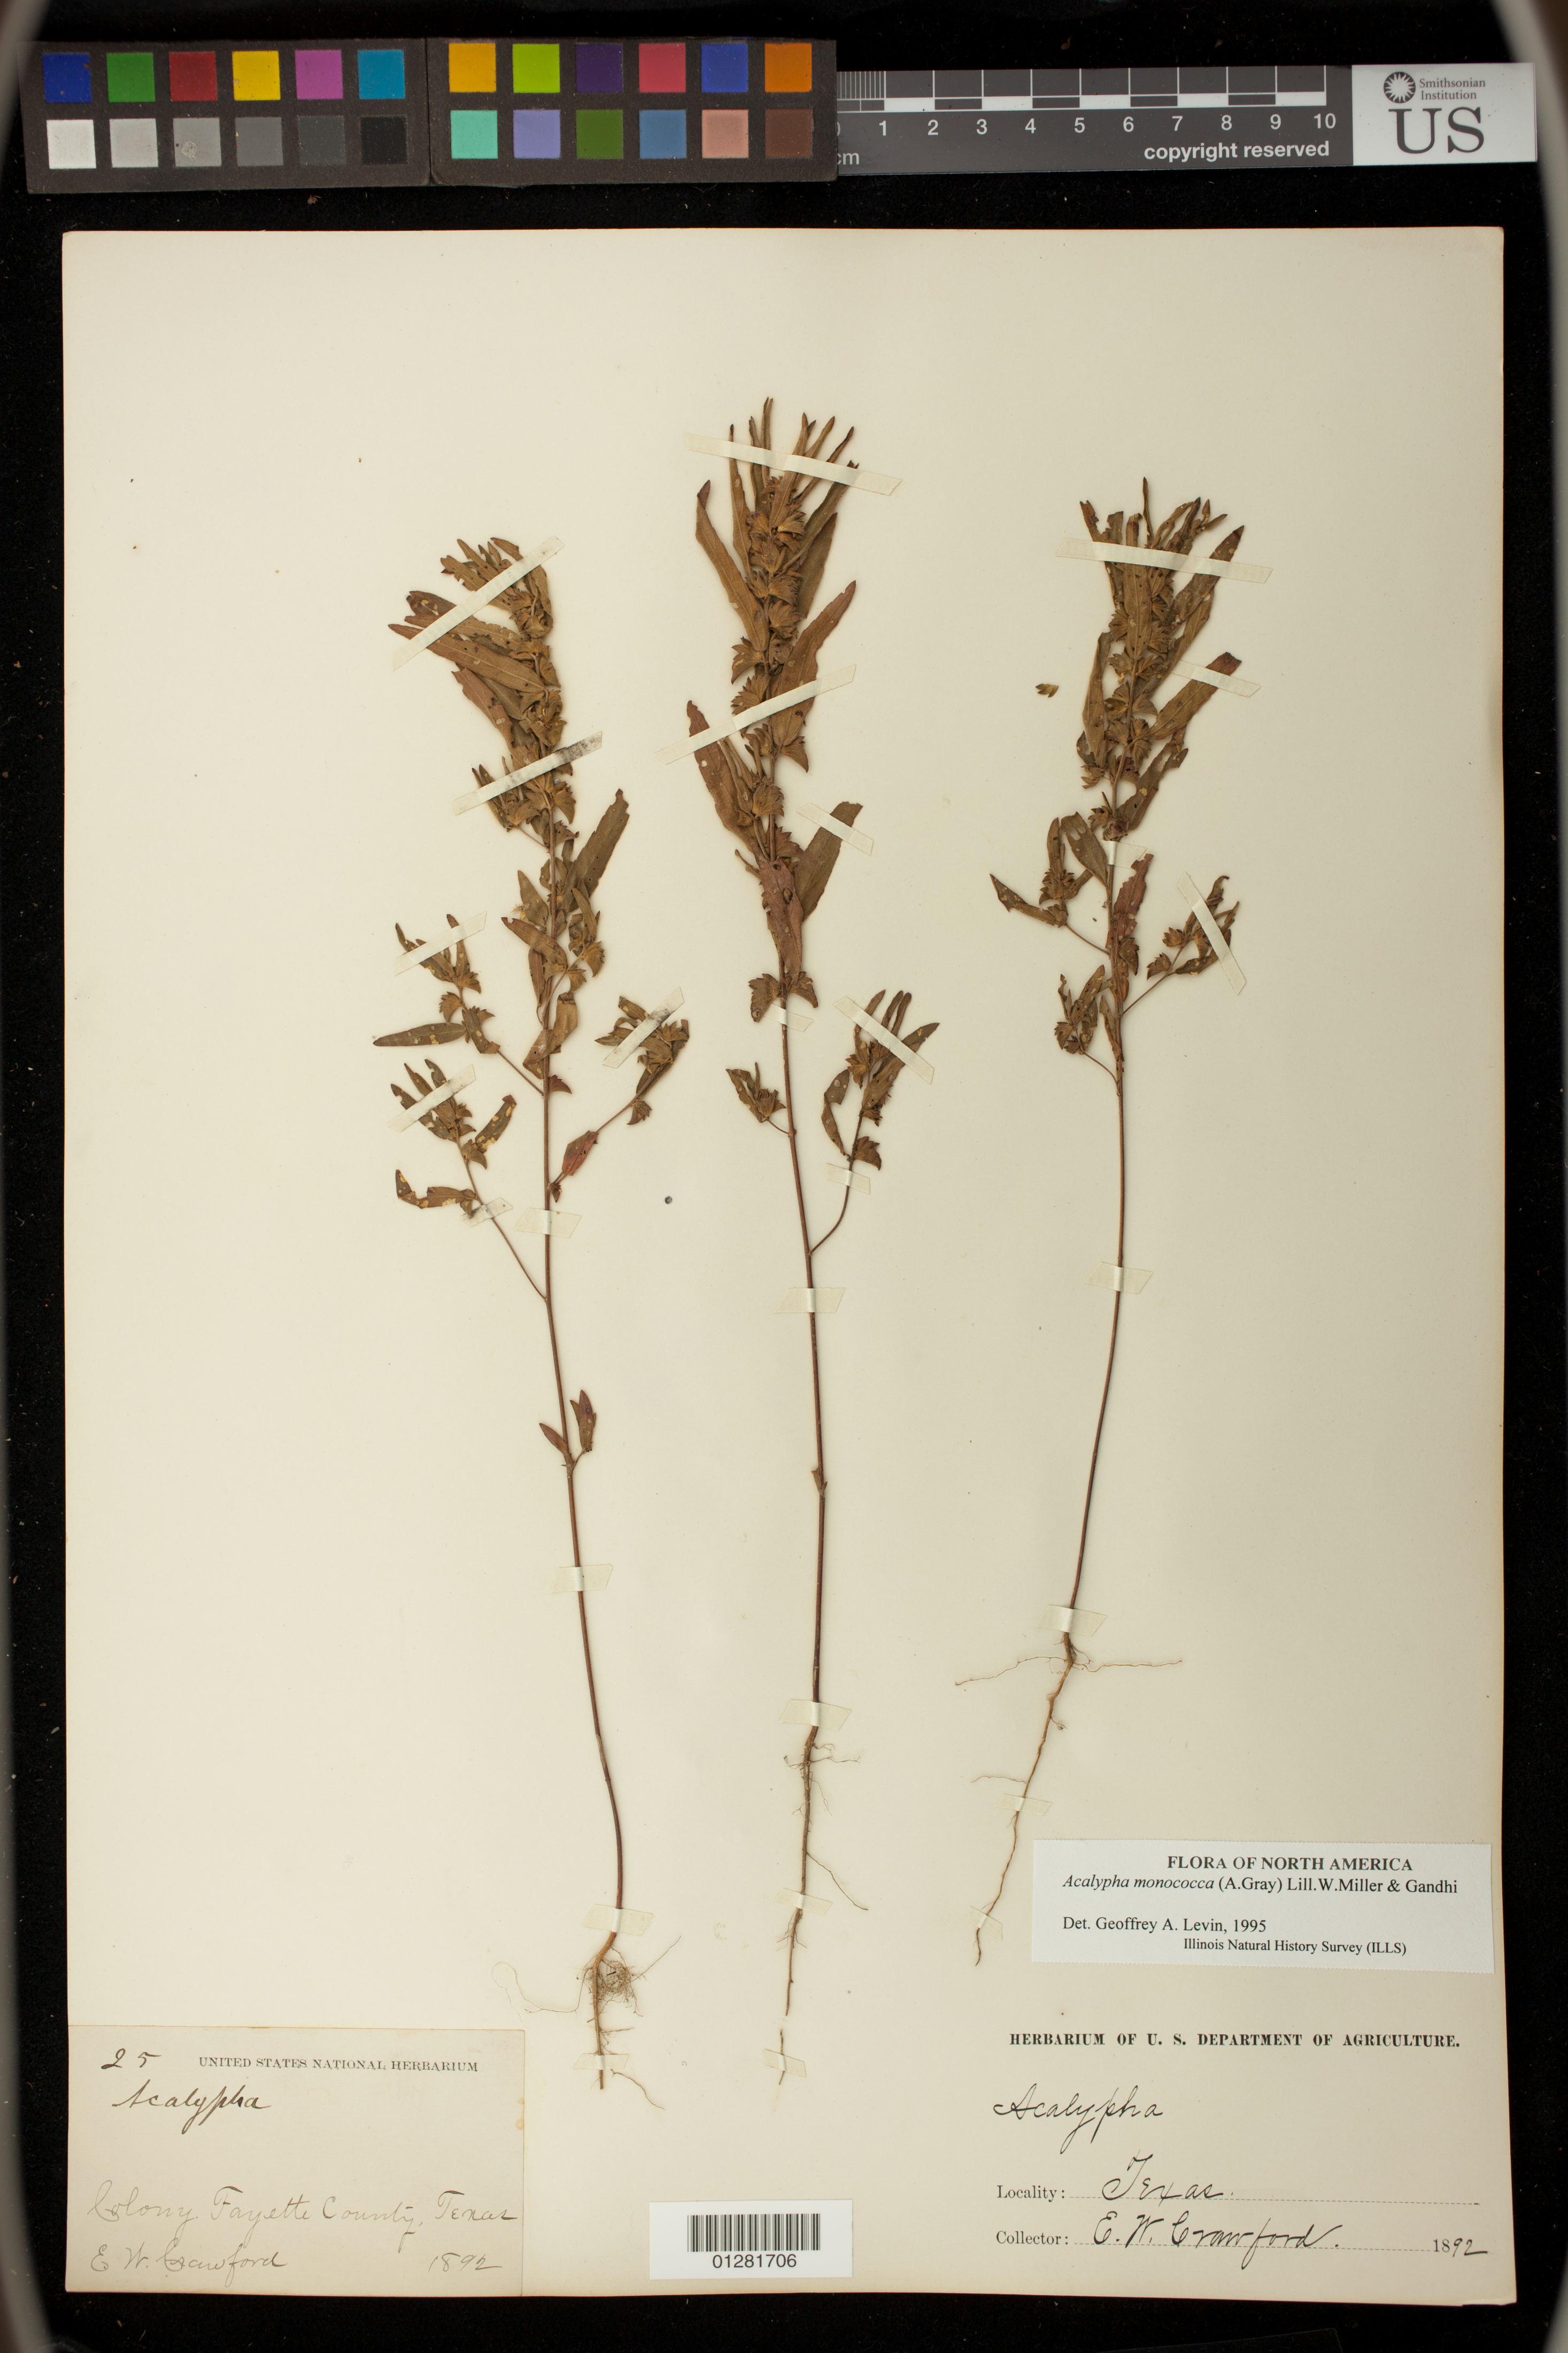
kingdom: Plantae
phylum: Tracheophyta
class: Magnoliopsida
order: Malpighiales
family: Euphorbiaceae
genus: Acalypha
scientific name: Acalypha monococca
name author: (Englem. ex A. Gray) Gandhi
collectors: E. Crawford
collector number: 25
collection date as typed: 1892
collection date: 1892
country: United States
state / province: Texas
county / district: Fayette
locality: Colony